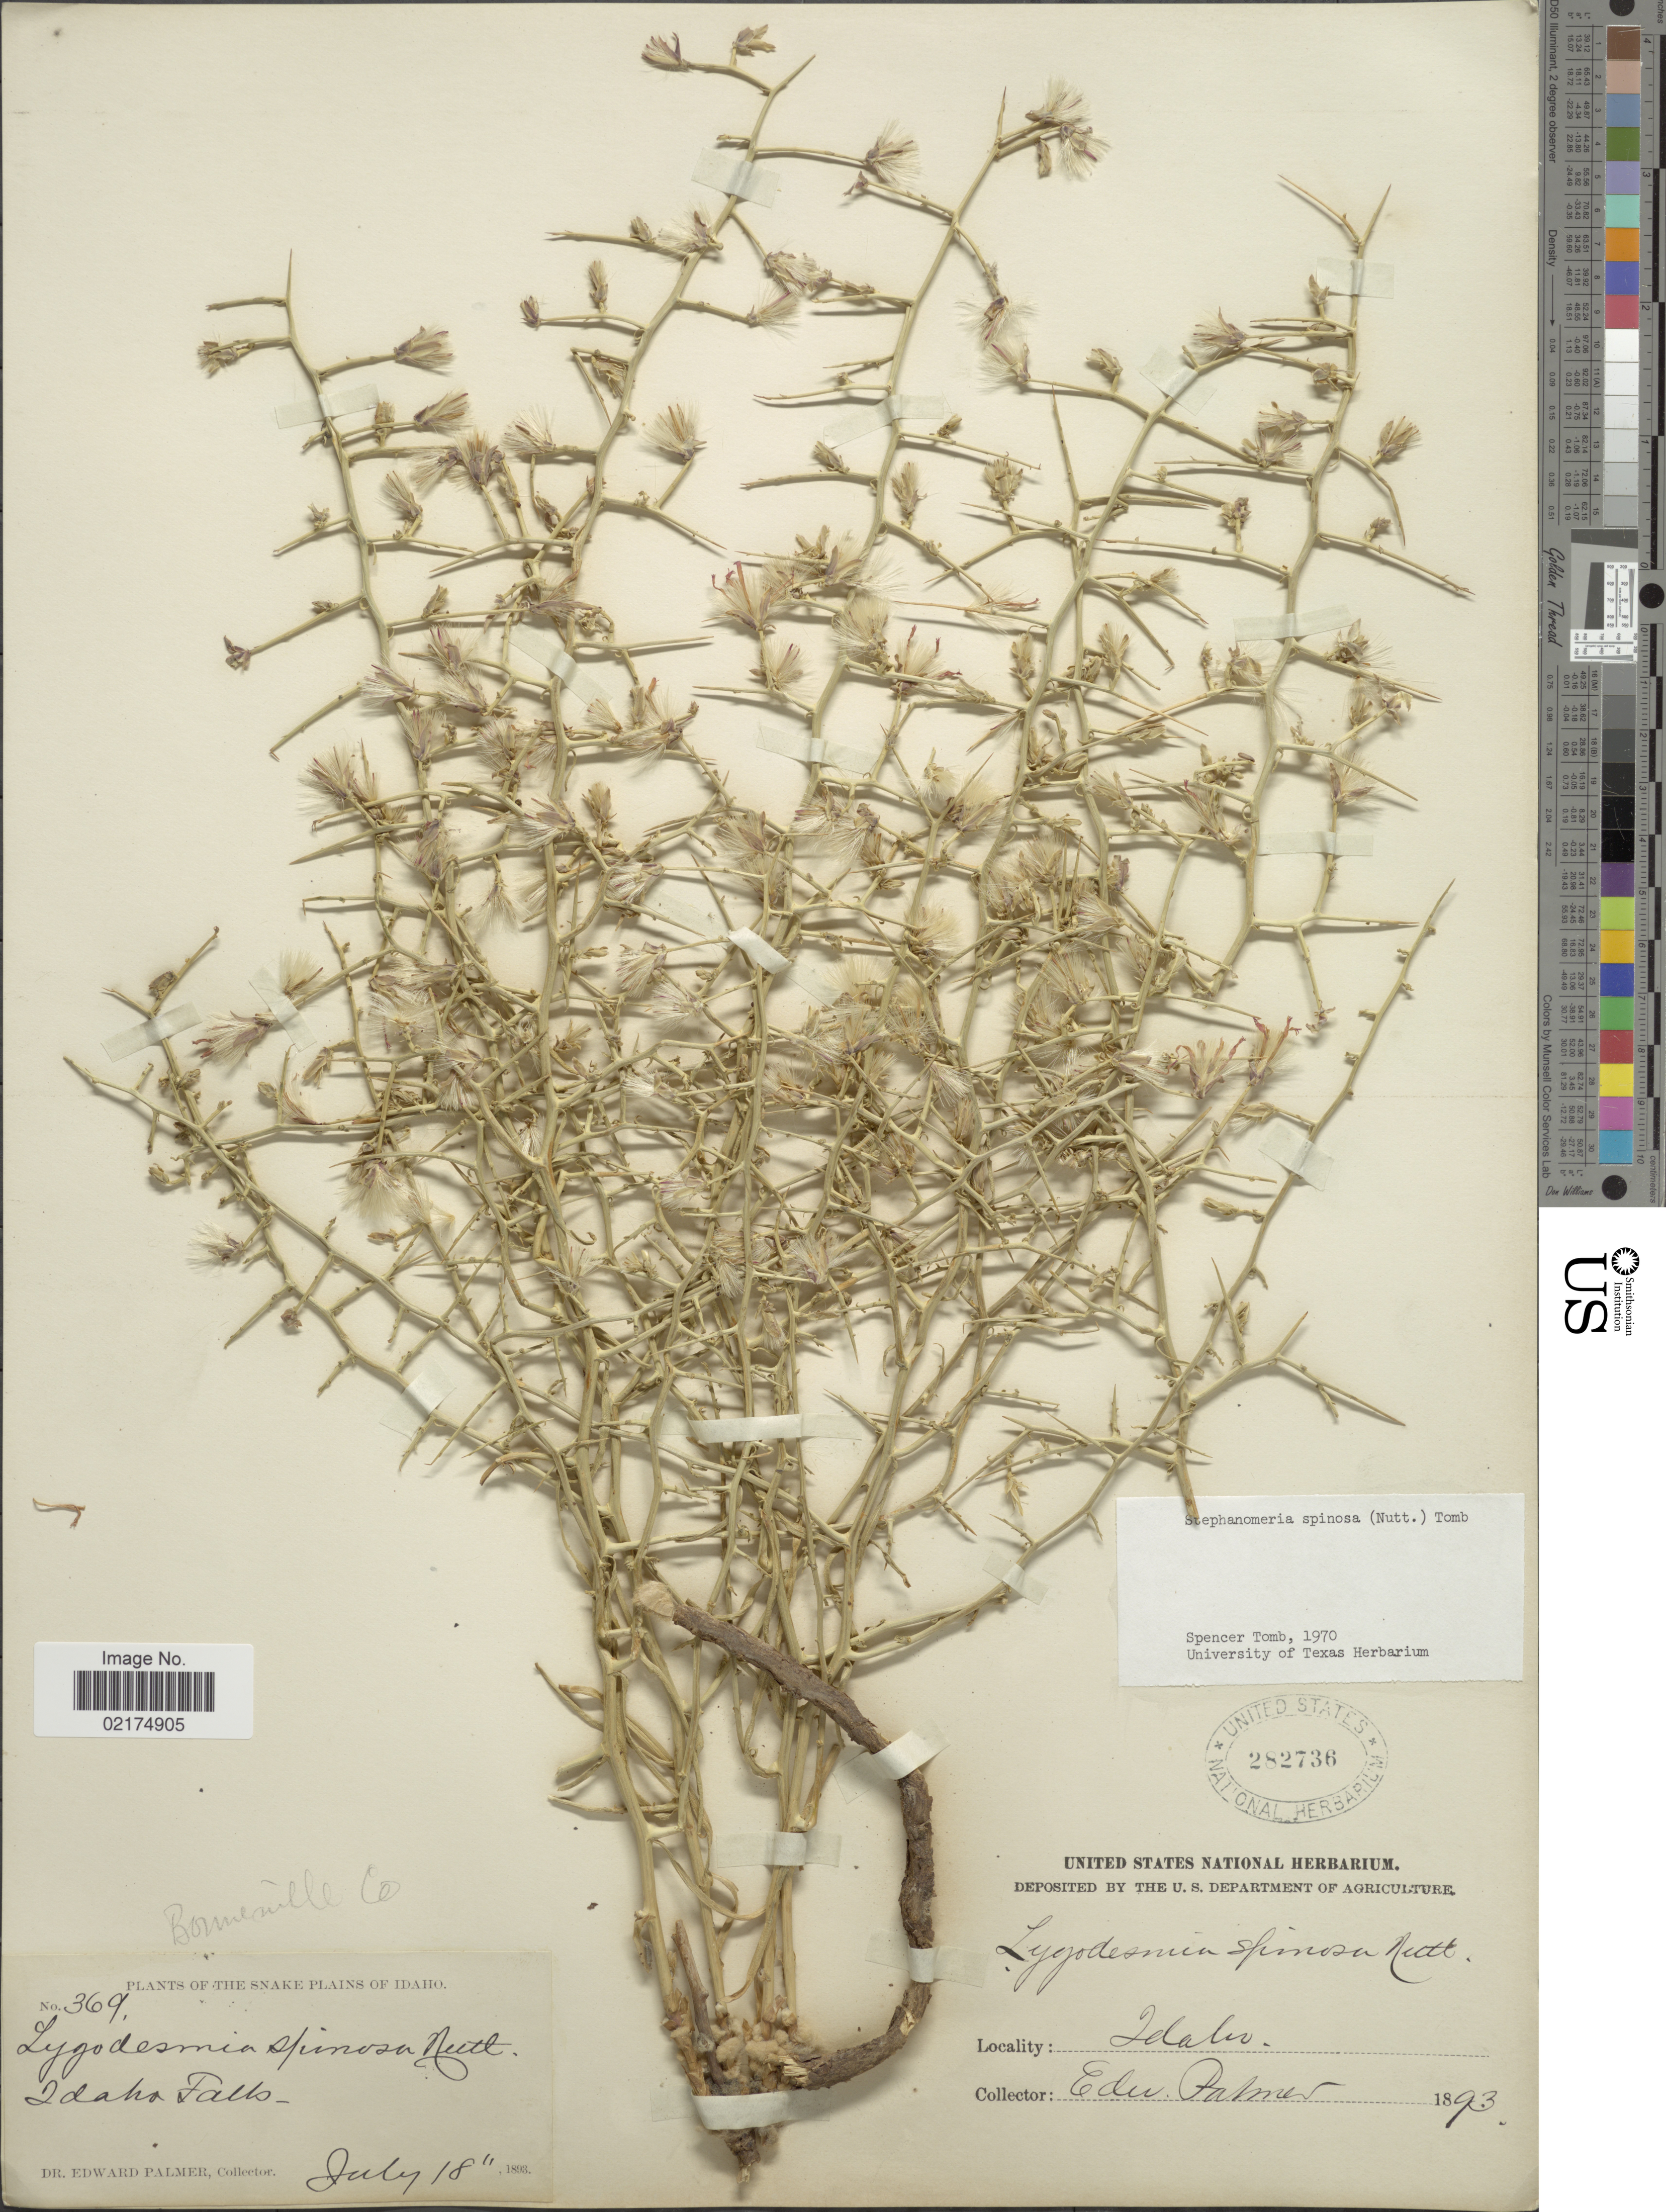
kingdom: Plantae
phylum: Tracheophyta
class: Magnoliopsida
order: Asterales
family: Asteraceae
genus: Pleiacanthus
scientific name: Pleiacanthus spinosus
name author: (Nutt.) Rydb.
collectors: E. Palmer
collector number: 369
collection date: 1893-07-18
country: United States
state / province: Idaho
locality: Snake Plains, Idaho Falls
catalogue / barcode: US 282736